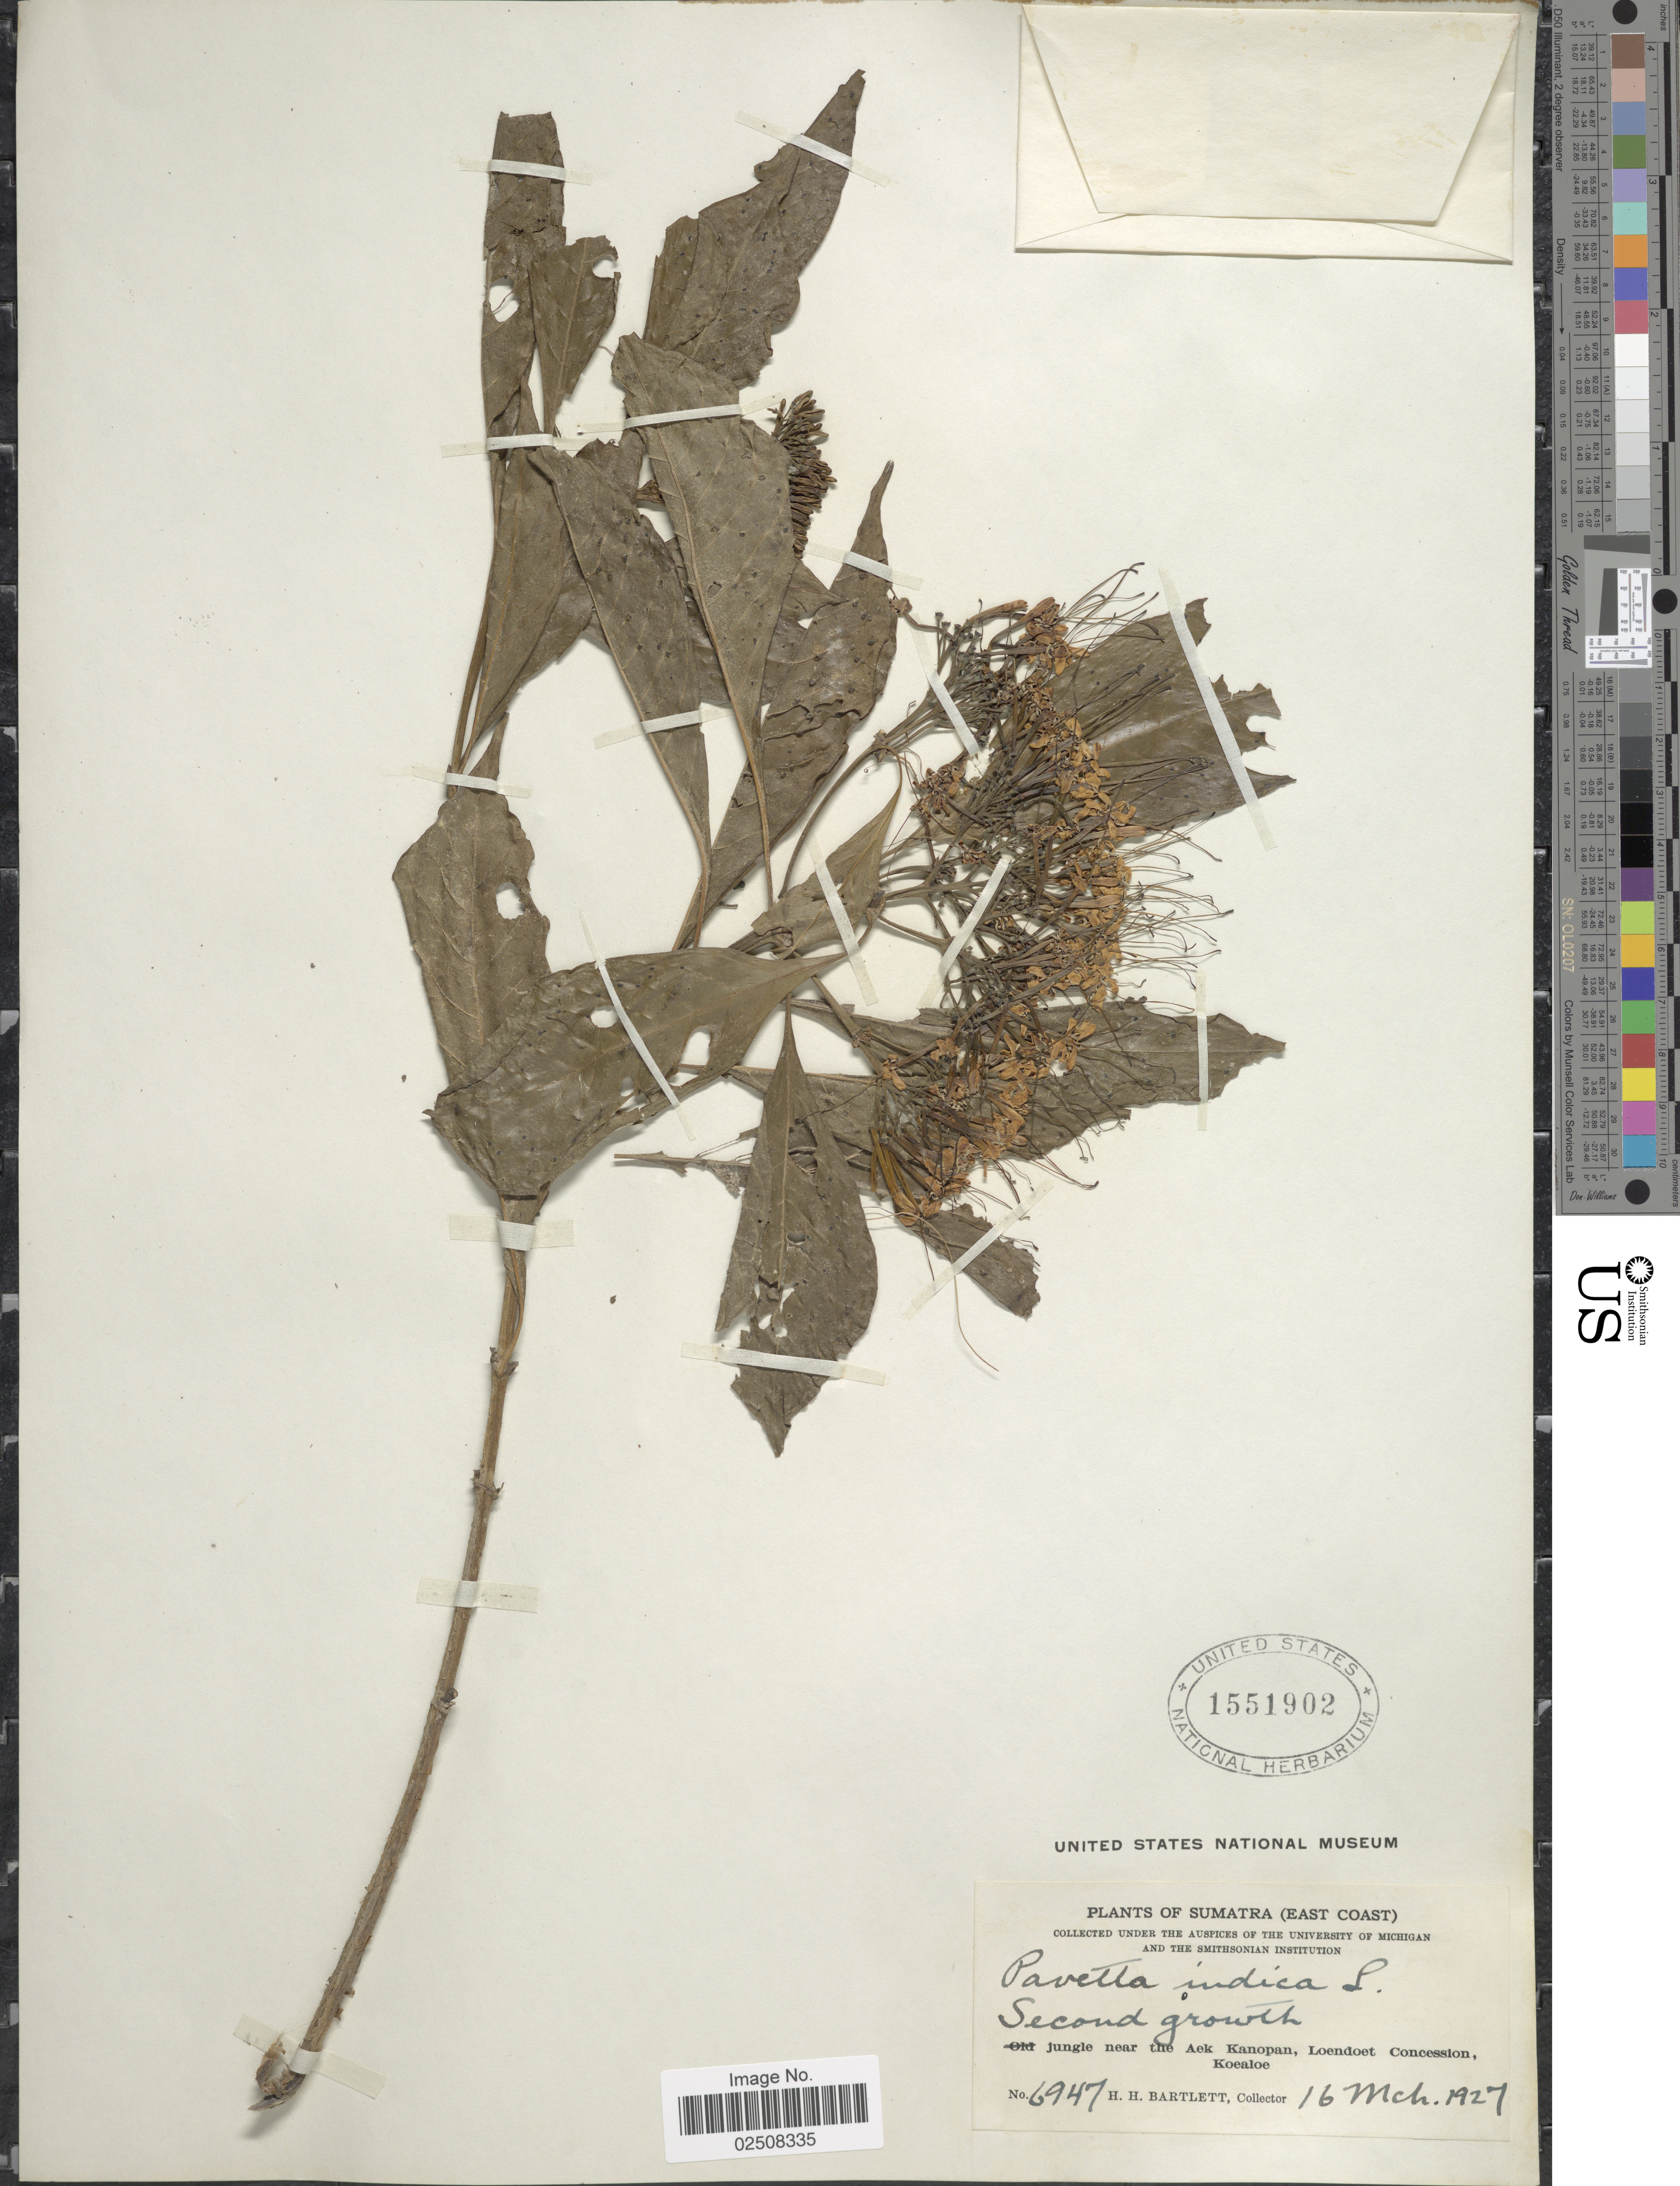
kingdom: Plantae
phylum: Tracheophyta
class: Magnoliopsida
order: Gentianales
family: Rubiaceae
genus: Pavetta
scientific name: Pavetta indica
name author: L.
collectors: H. H. Bartlett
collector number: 6947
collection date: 1927-03-16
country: Indonesia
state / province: Sumatra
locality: (East Coast), Second growth, jungle near the Aek Kanopan, Loendoet Concession, Koealoe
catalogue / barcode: US 1551902